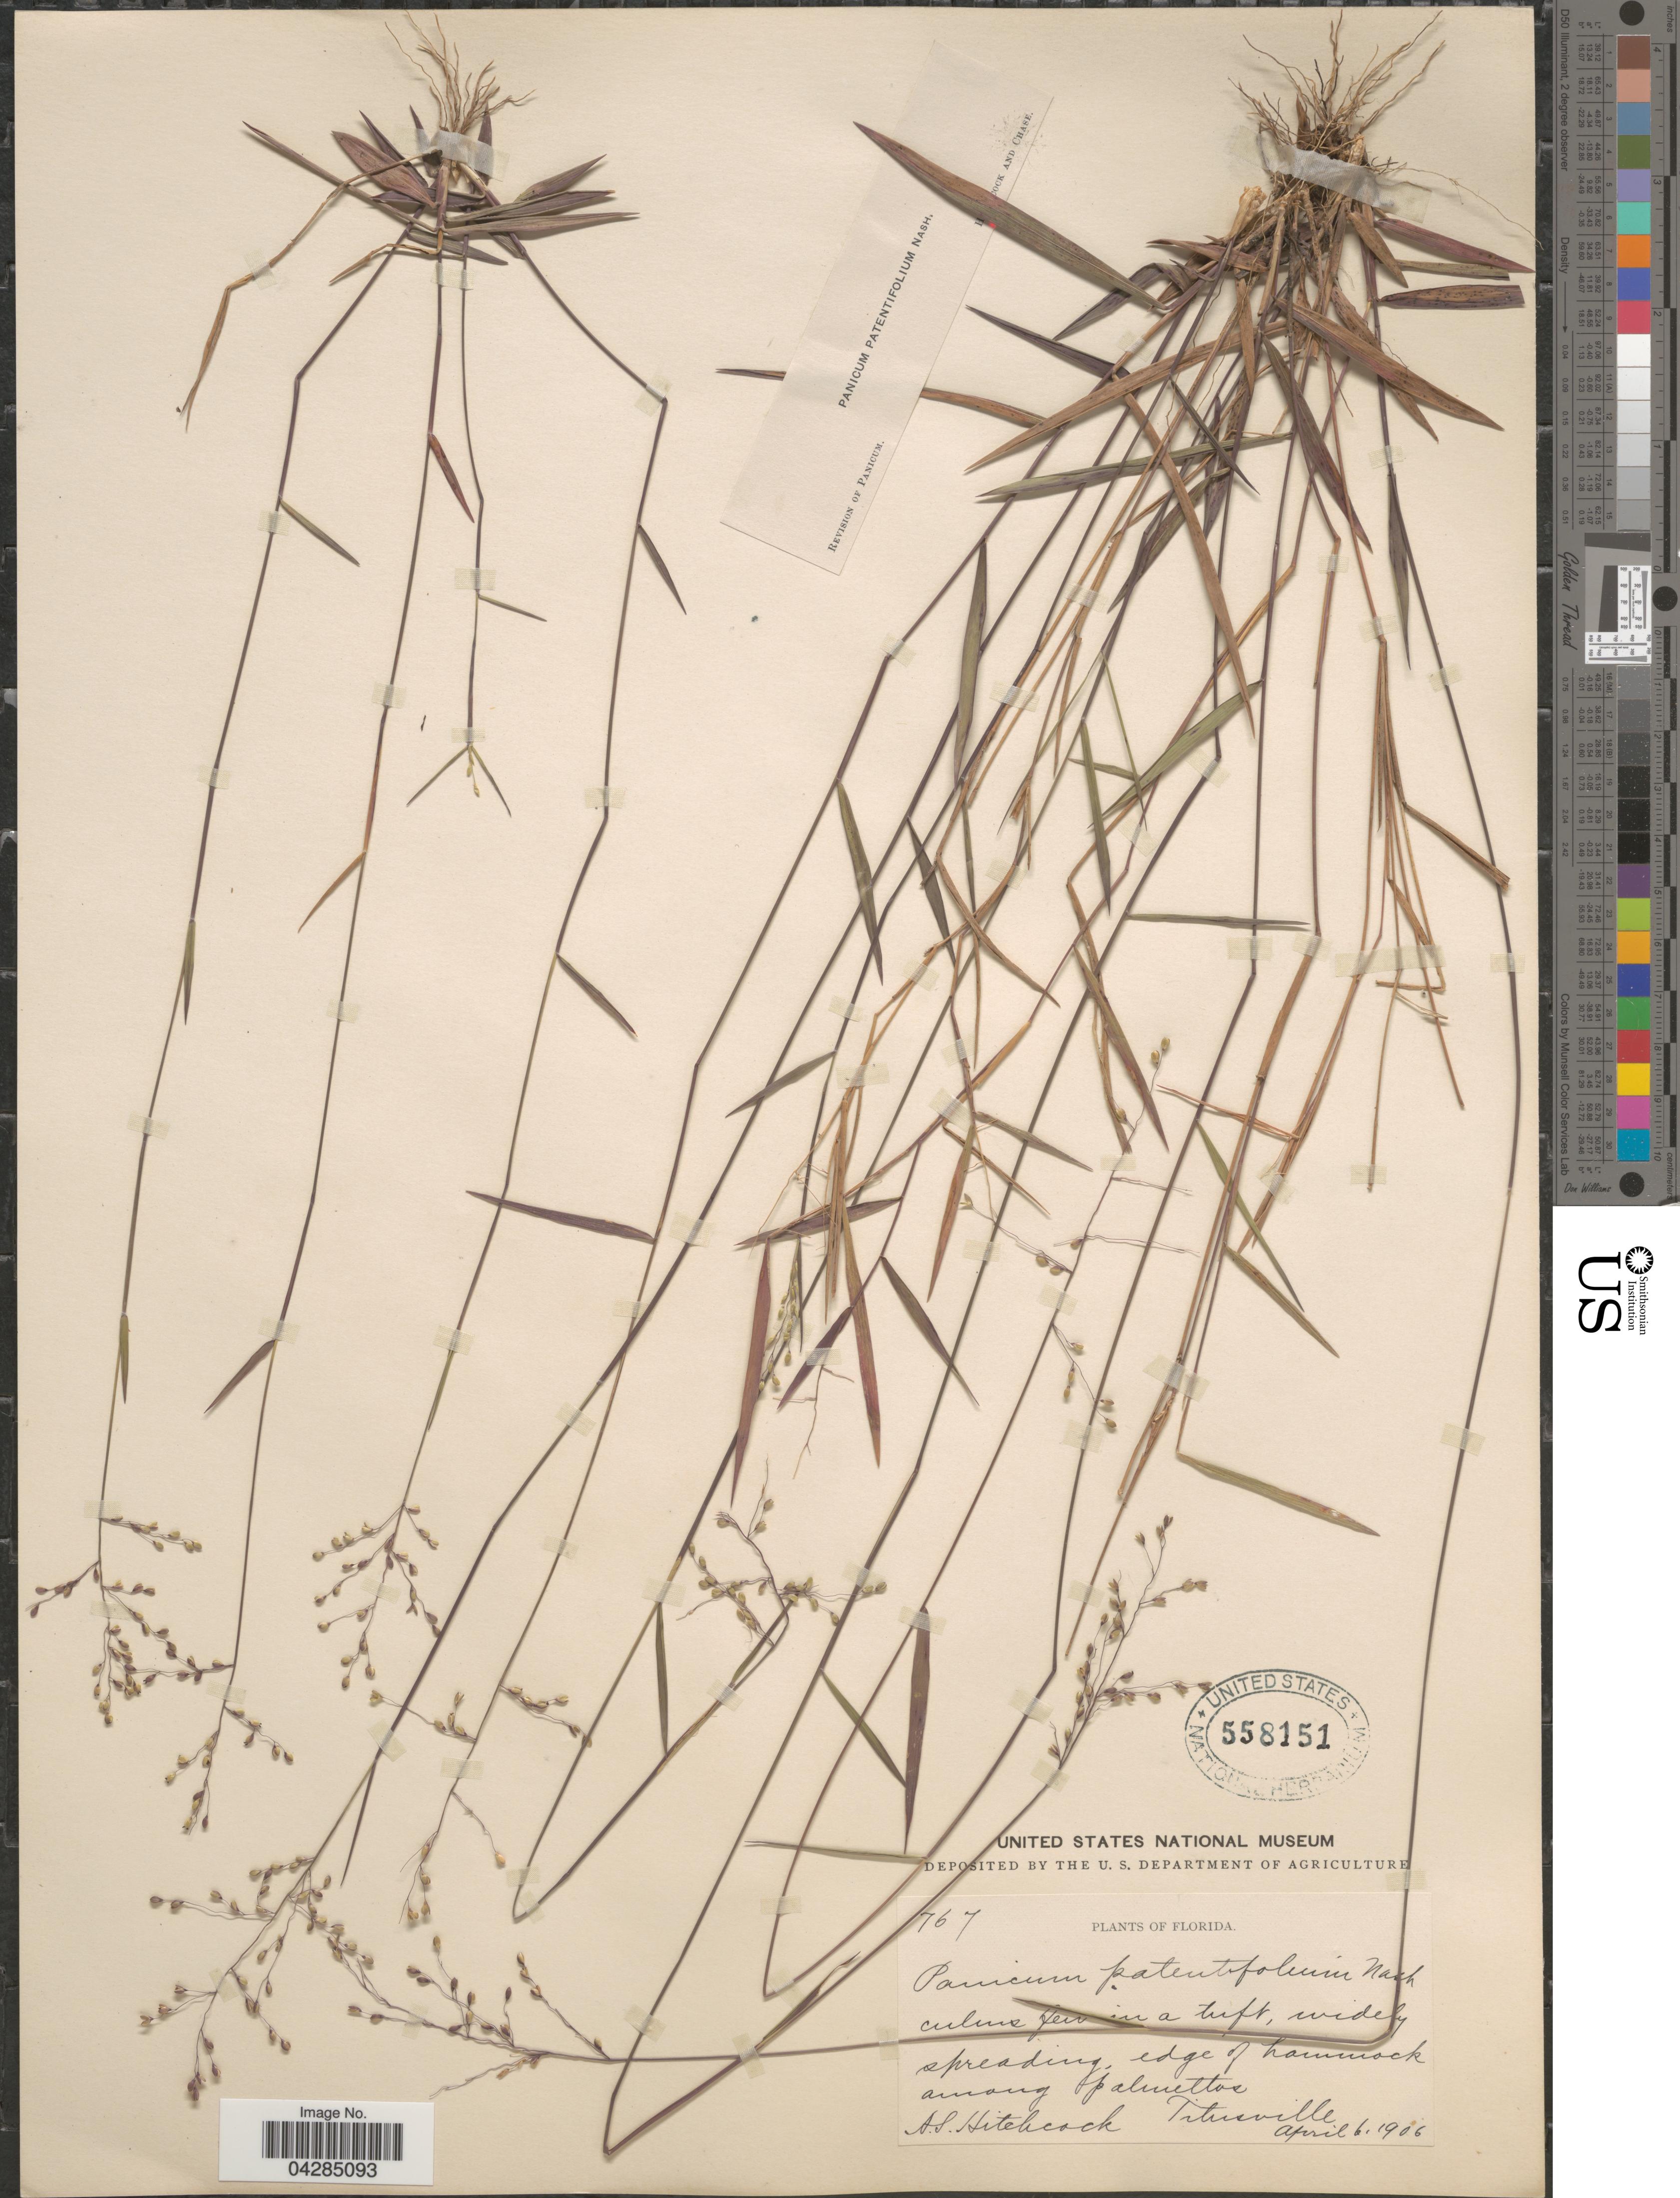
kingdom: Plantae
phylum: Tracheophyta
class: Liliopsida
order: Poales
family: Poaceae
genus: Dichanthelium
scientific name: Dichanthelium portoricense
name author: (Desv. ex Ham.) B.F. Hansen & Wunderlin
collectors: A. S. Hitchcock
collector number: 767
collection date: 1906-04-06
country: United States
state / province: Florida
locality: Titusville.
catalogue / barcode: US 558151